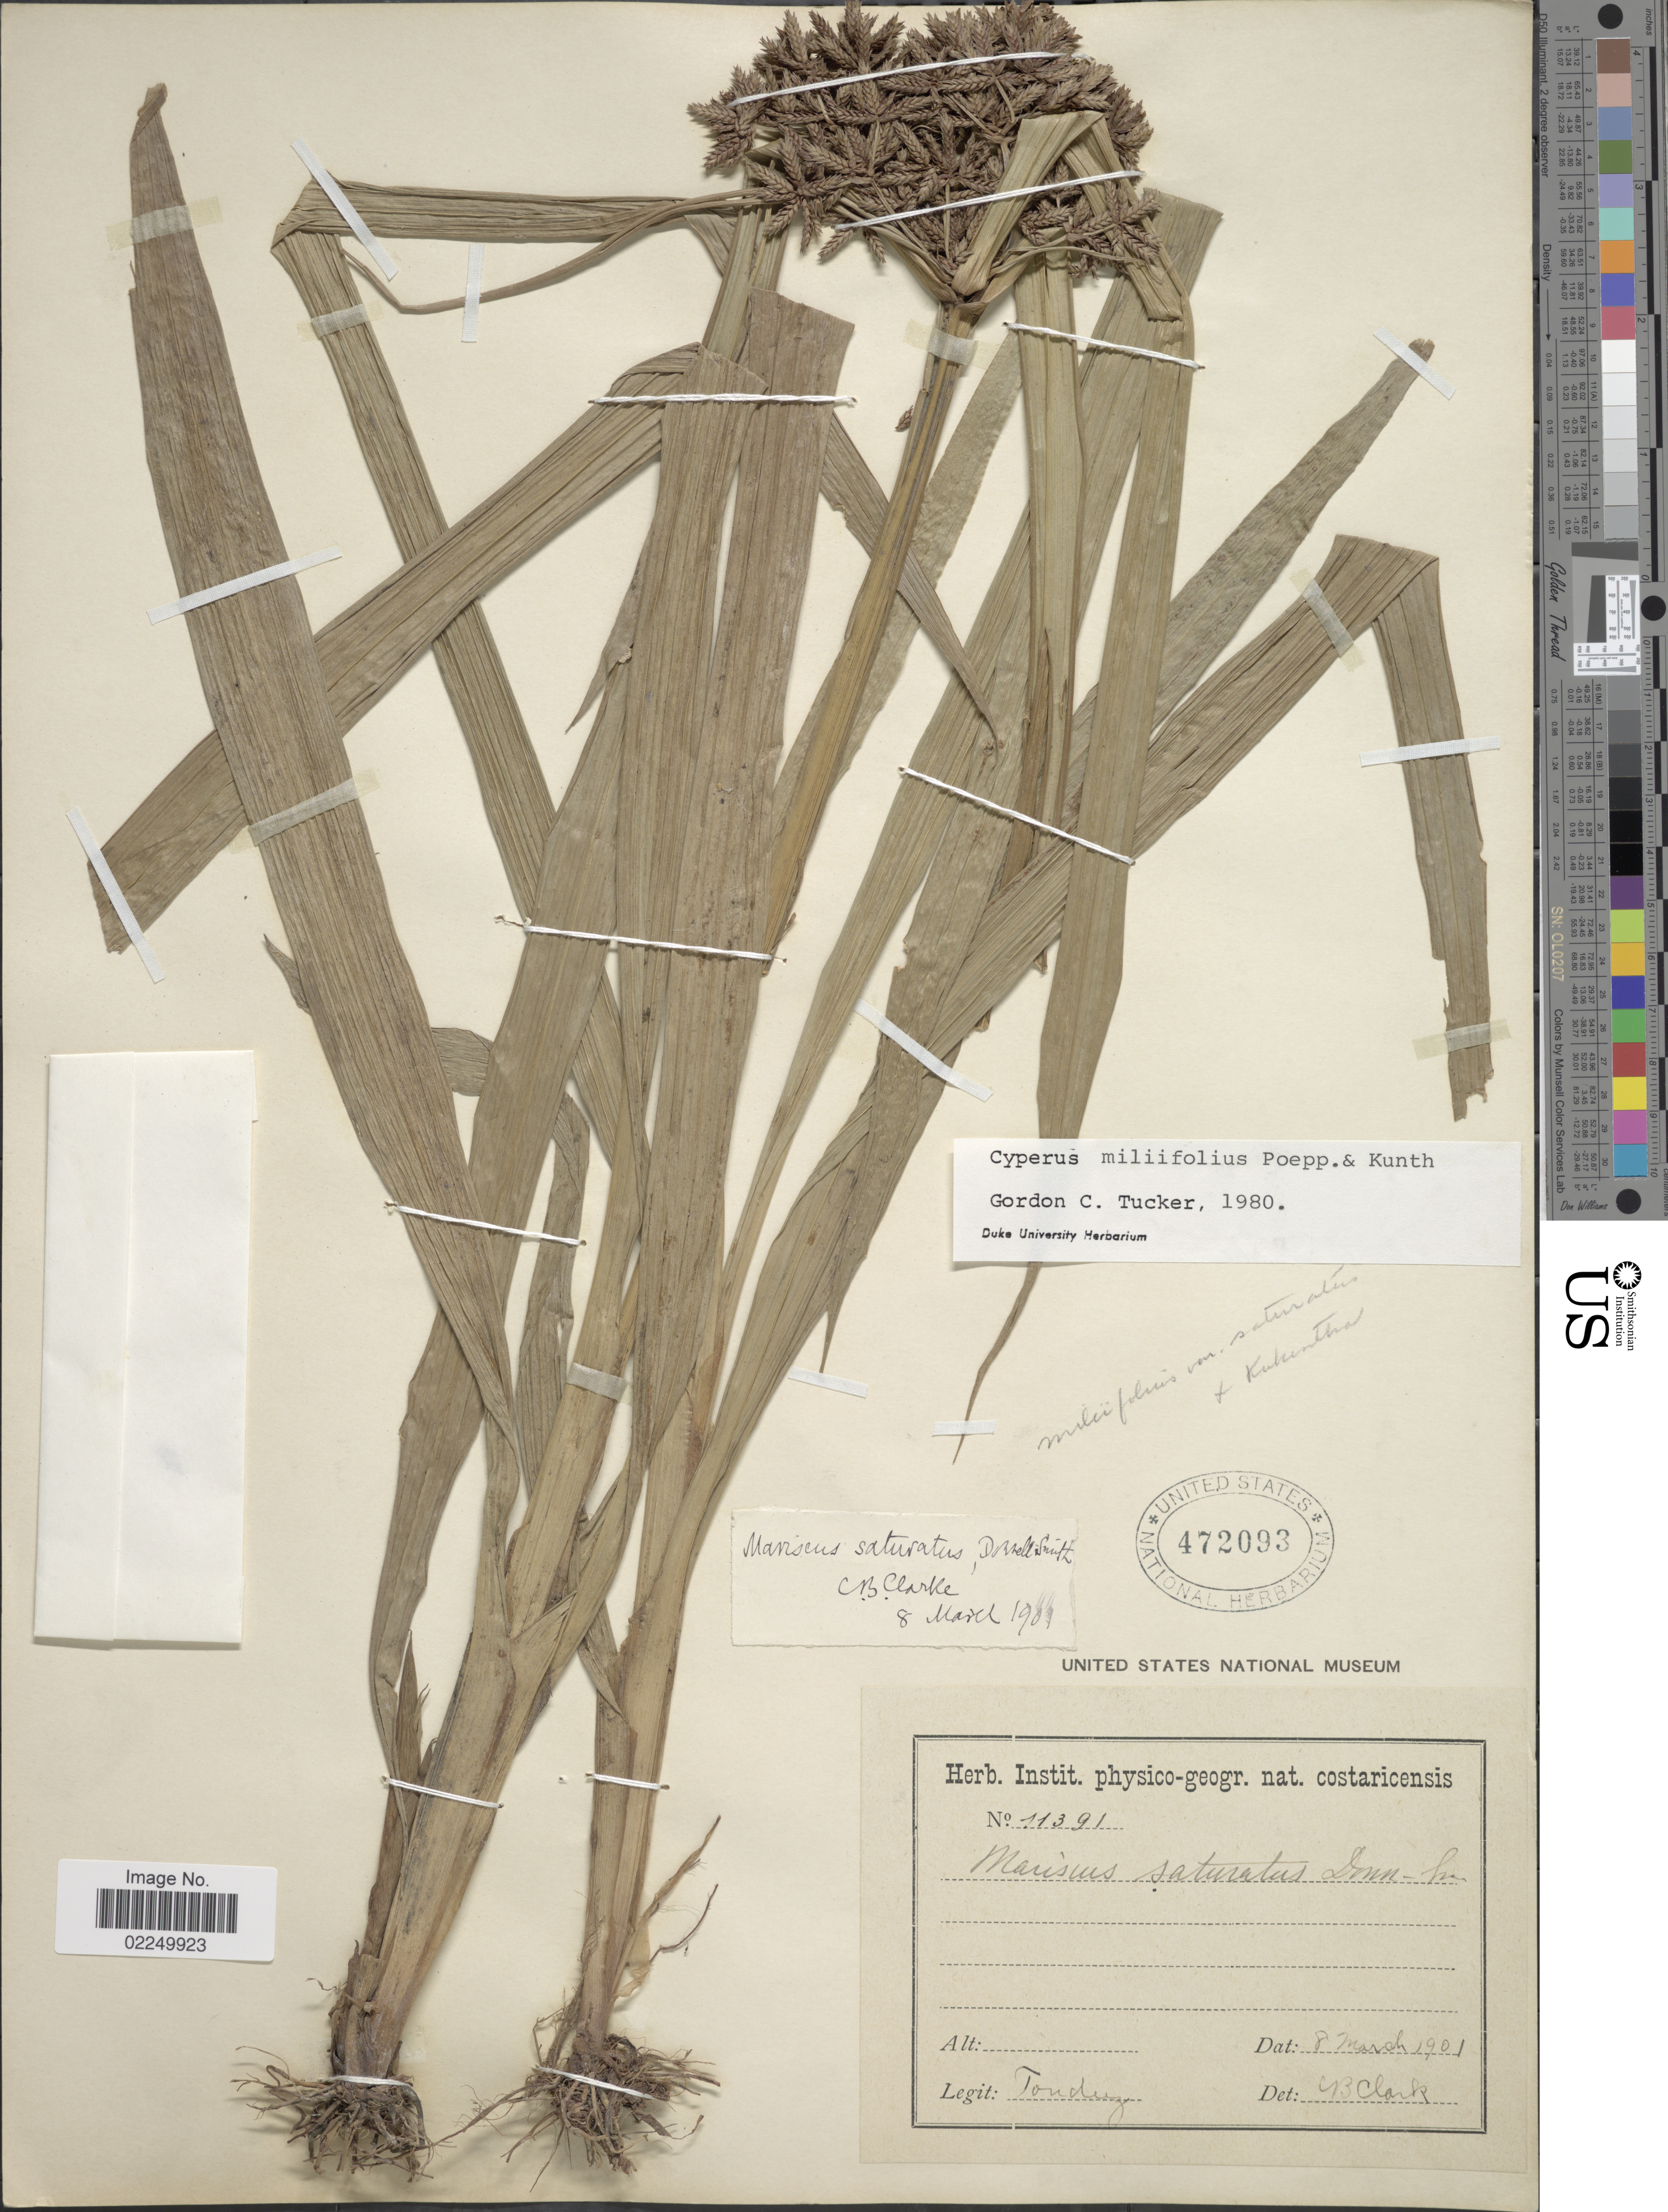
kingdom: Plantae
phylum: Tracheophyta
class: Liliopsida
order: Poales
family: Cyperaceae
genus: Cyperus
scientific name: Cyperus miliifolius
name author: Poepp. & Kunth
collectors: A. Tonduz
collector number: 11391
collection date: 1901-03-08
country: Costa Rica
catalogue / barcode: US 472093